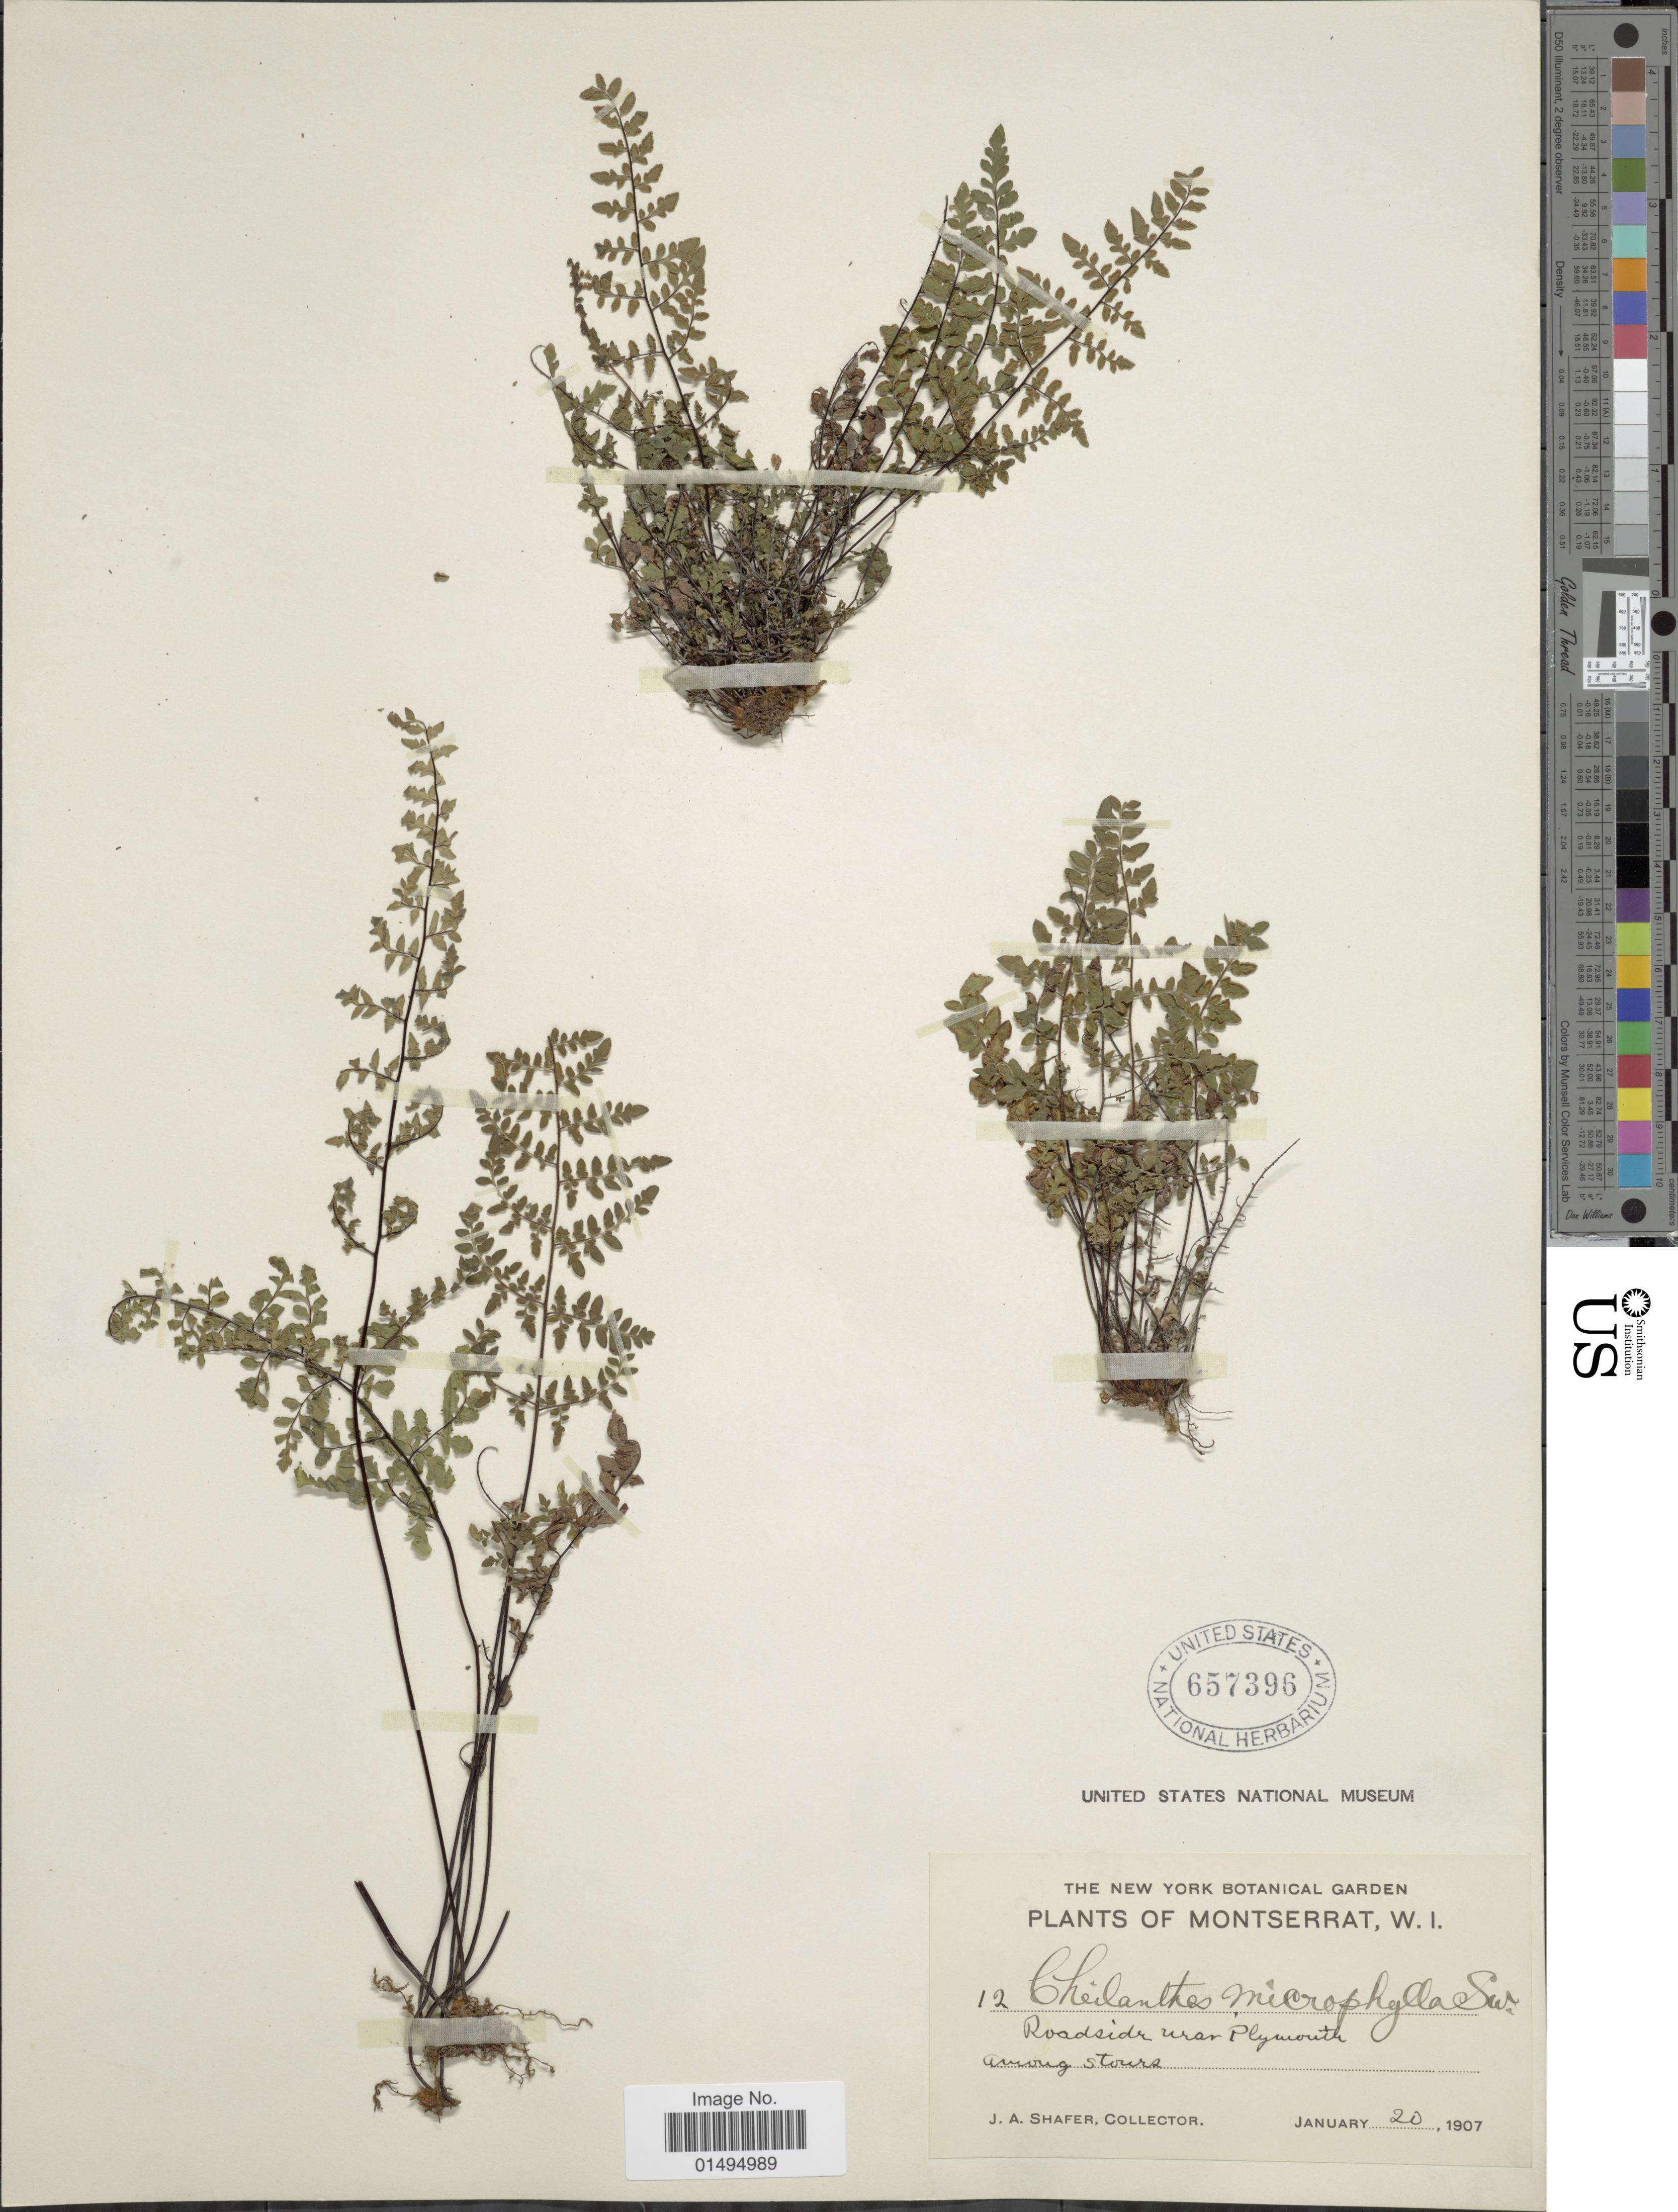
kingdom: Plantae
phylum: Tracheophyta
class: Polypodiopsida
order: Polypodiales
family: Pteridaceae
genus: Myriopteris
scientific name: Myriopteris microphylla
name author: (Sw.) Grusz & Windham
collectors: J. A. Shafer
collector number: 12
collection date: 1907-01-20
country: Montserrat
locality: Roadside near Plymouth among Stones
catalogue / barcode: US 657396